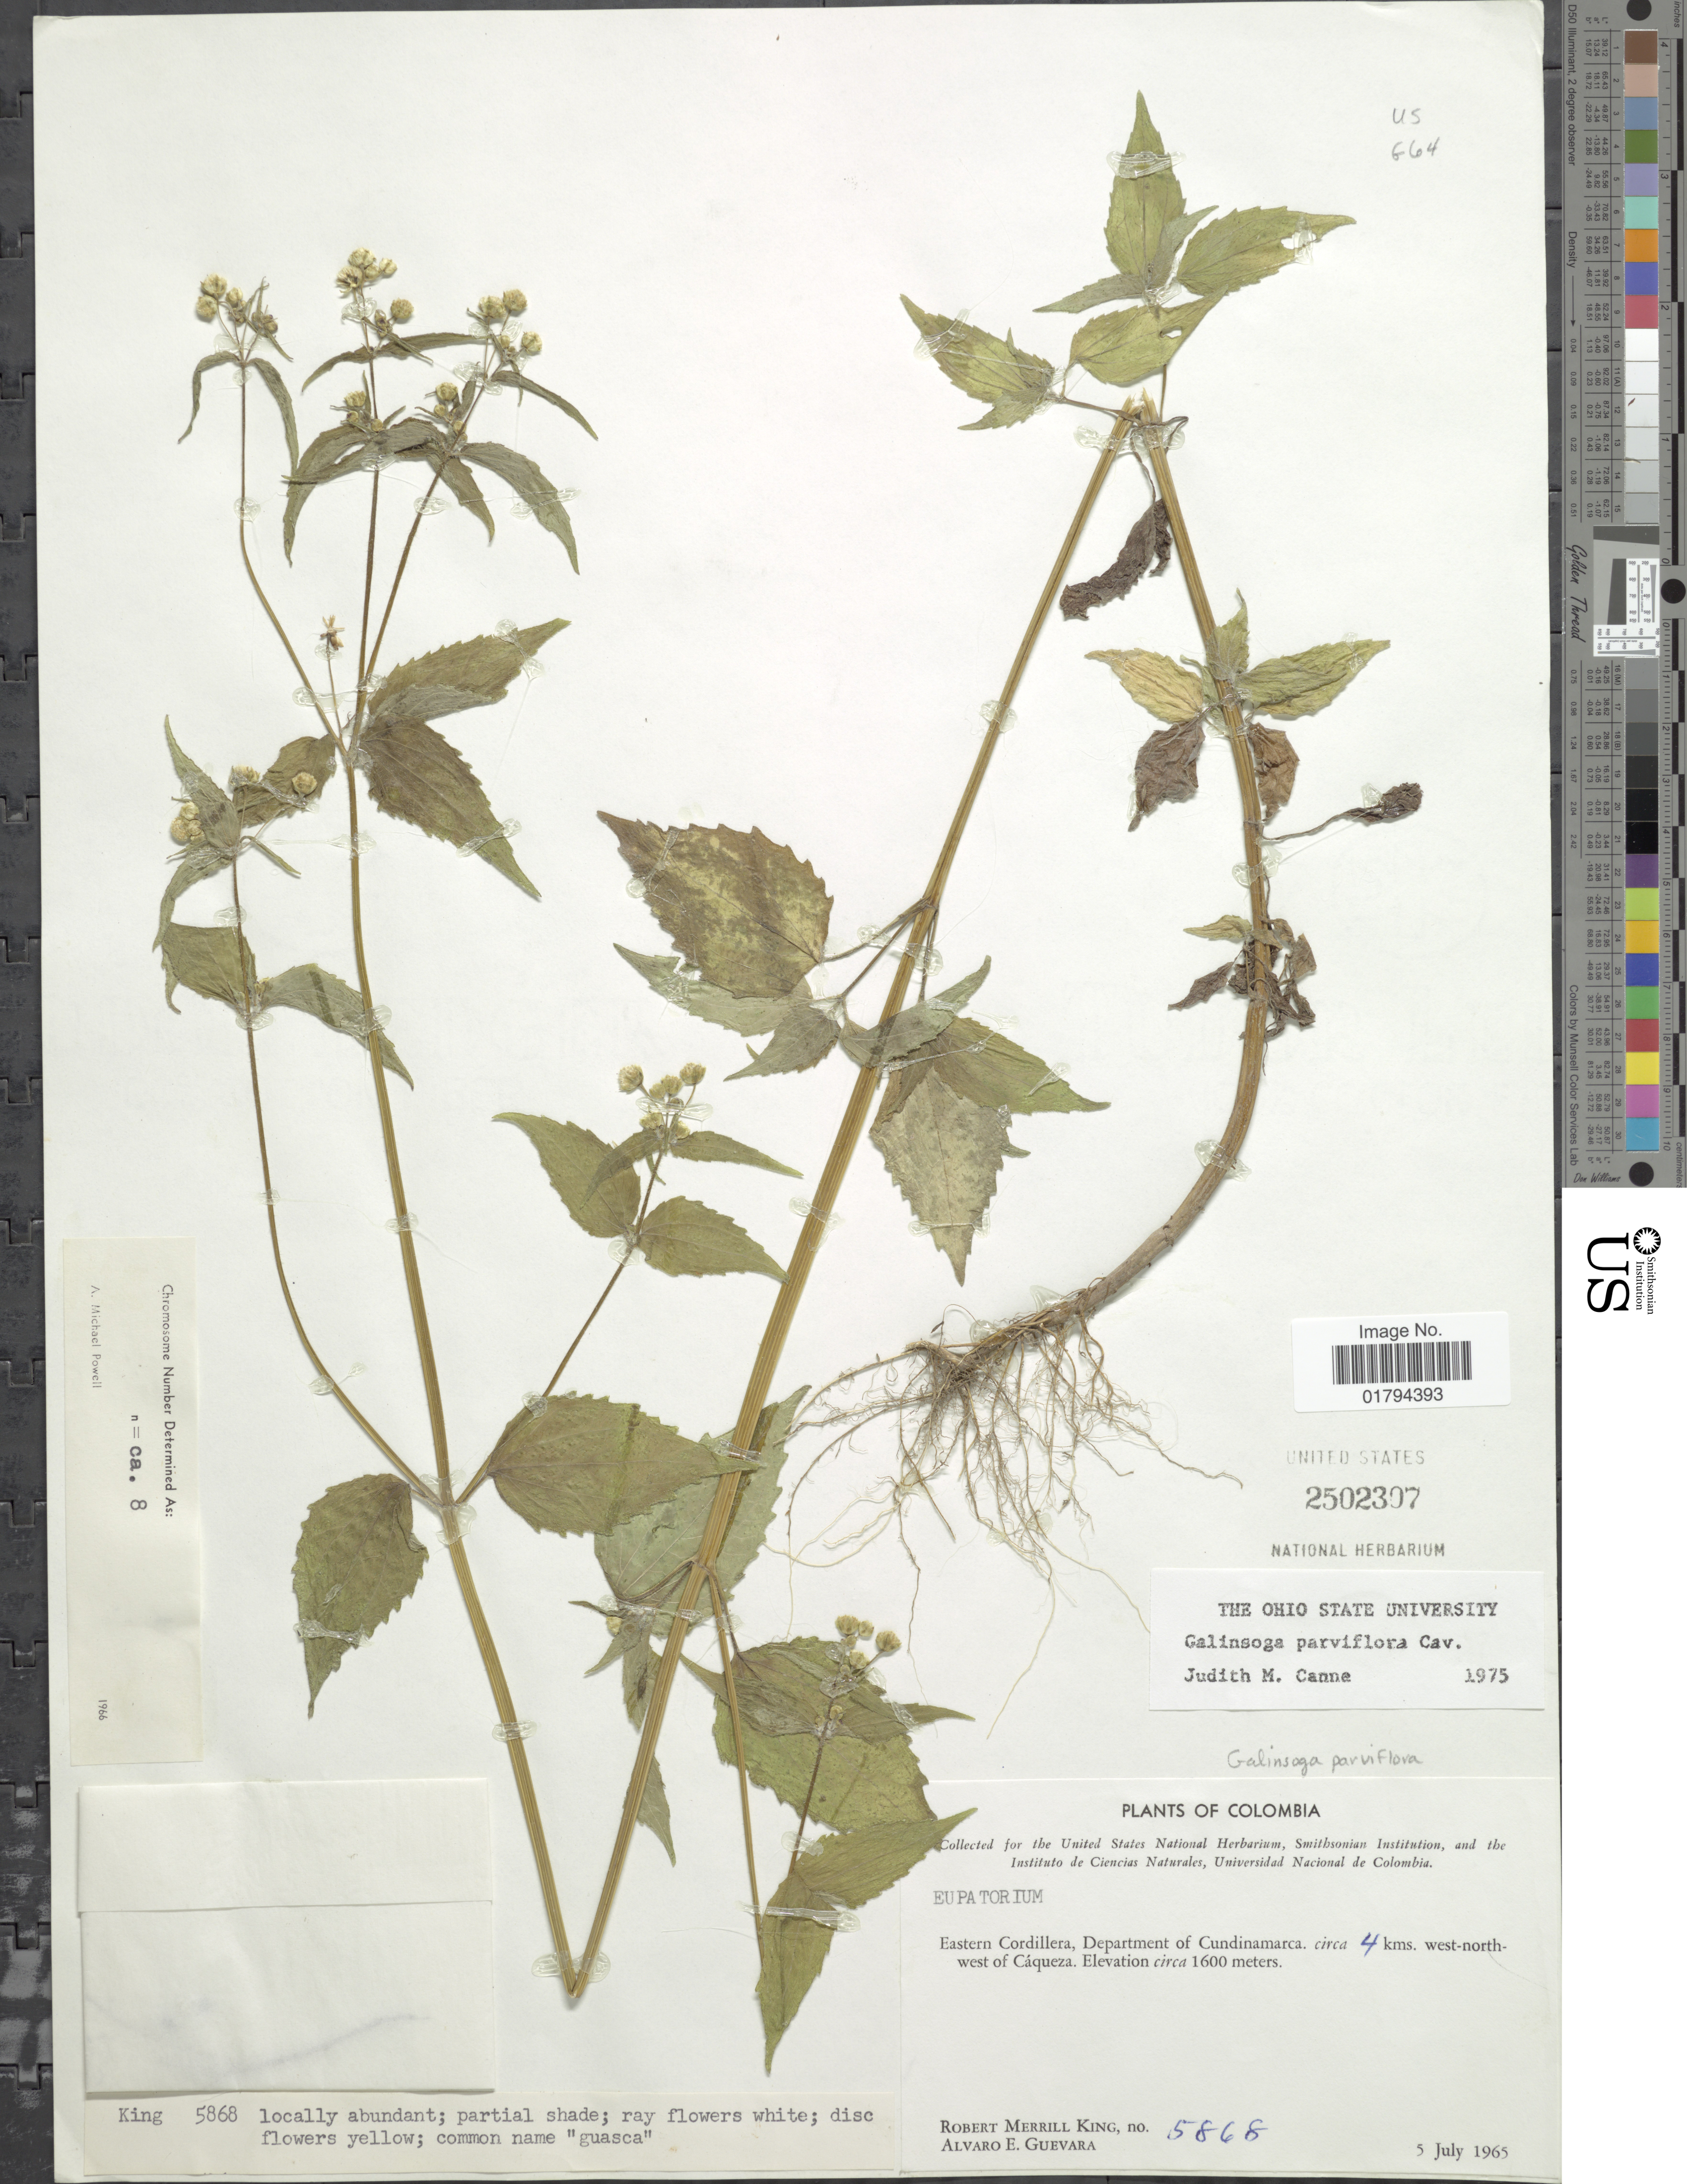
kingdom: Plantae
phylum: Tracheophyta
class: Magnoliopsida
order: Asterales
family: Asteraceae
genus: Galinsoga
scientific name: Galinsoga parviflora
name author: Cav.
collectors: R. M. King & A. E. Guevara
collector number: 5868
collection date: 1965-07-05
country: Colombia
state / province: Cundinamarca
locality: Eastern Cordillera, circa 4 kms. west-north-west of Caqueza.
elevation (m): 1600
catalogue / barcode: US 2502307